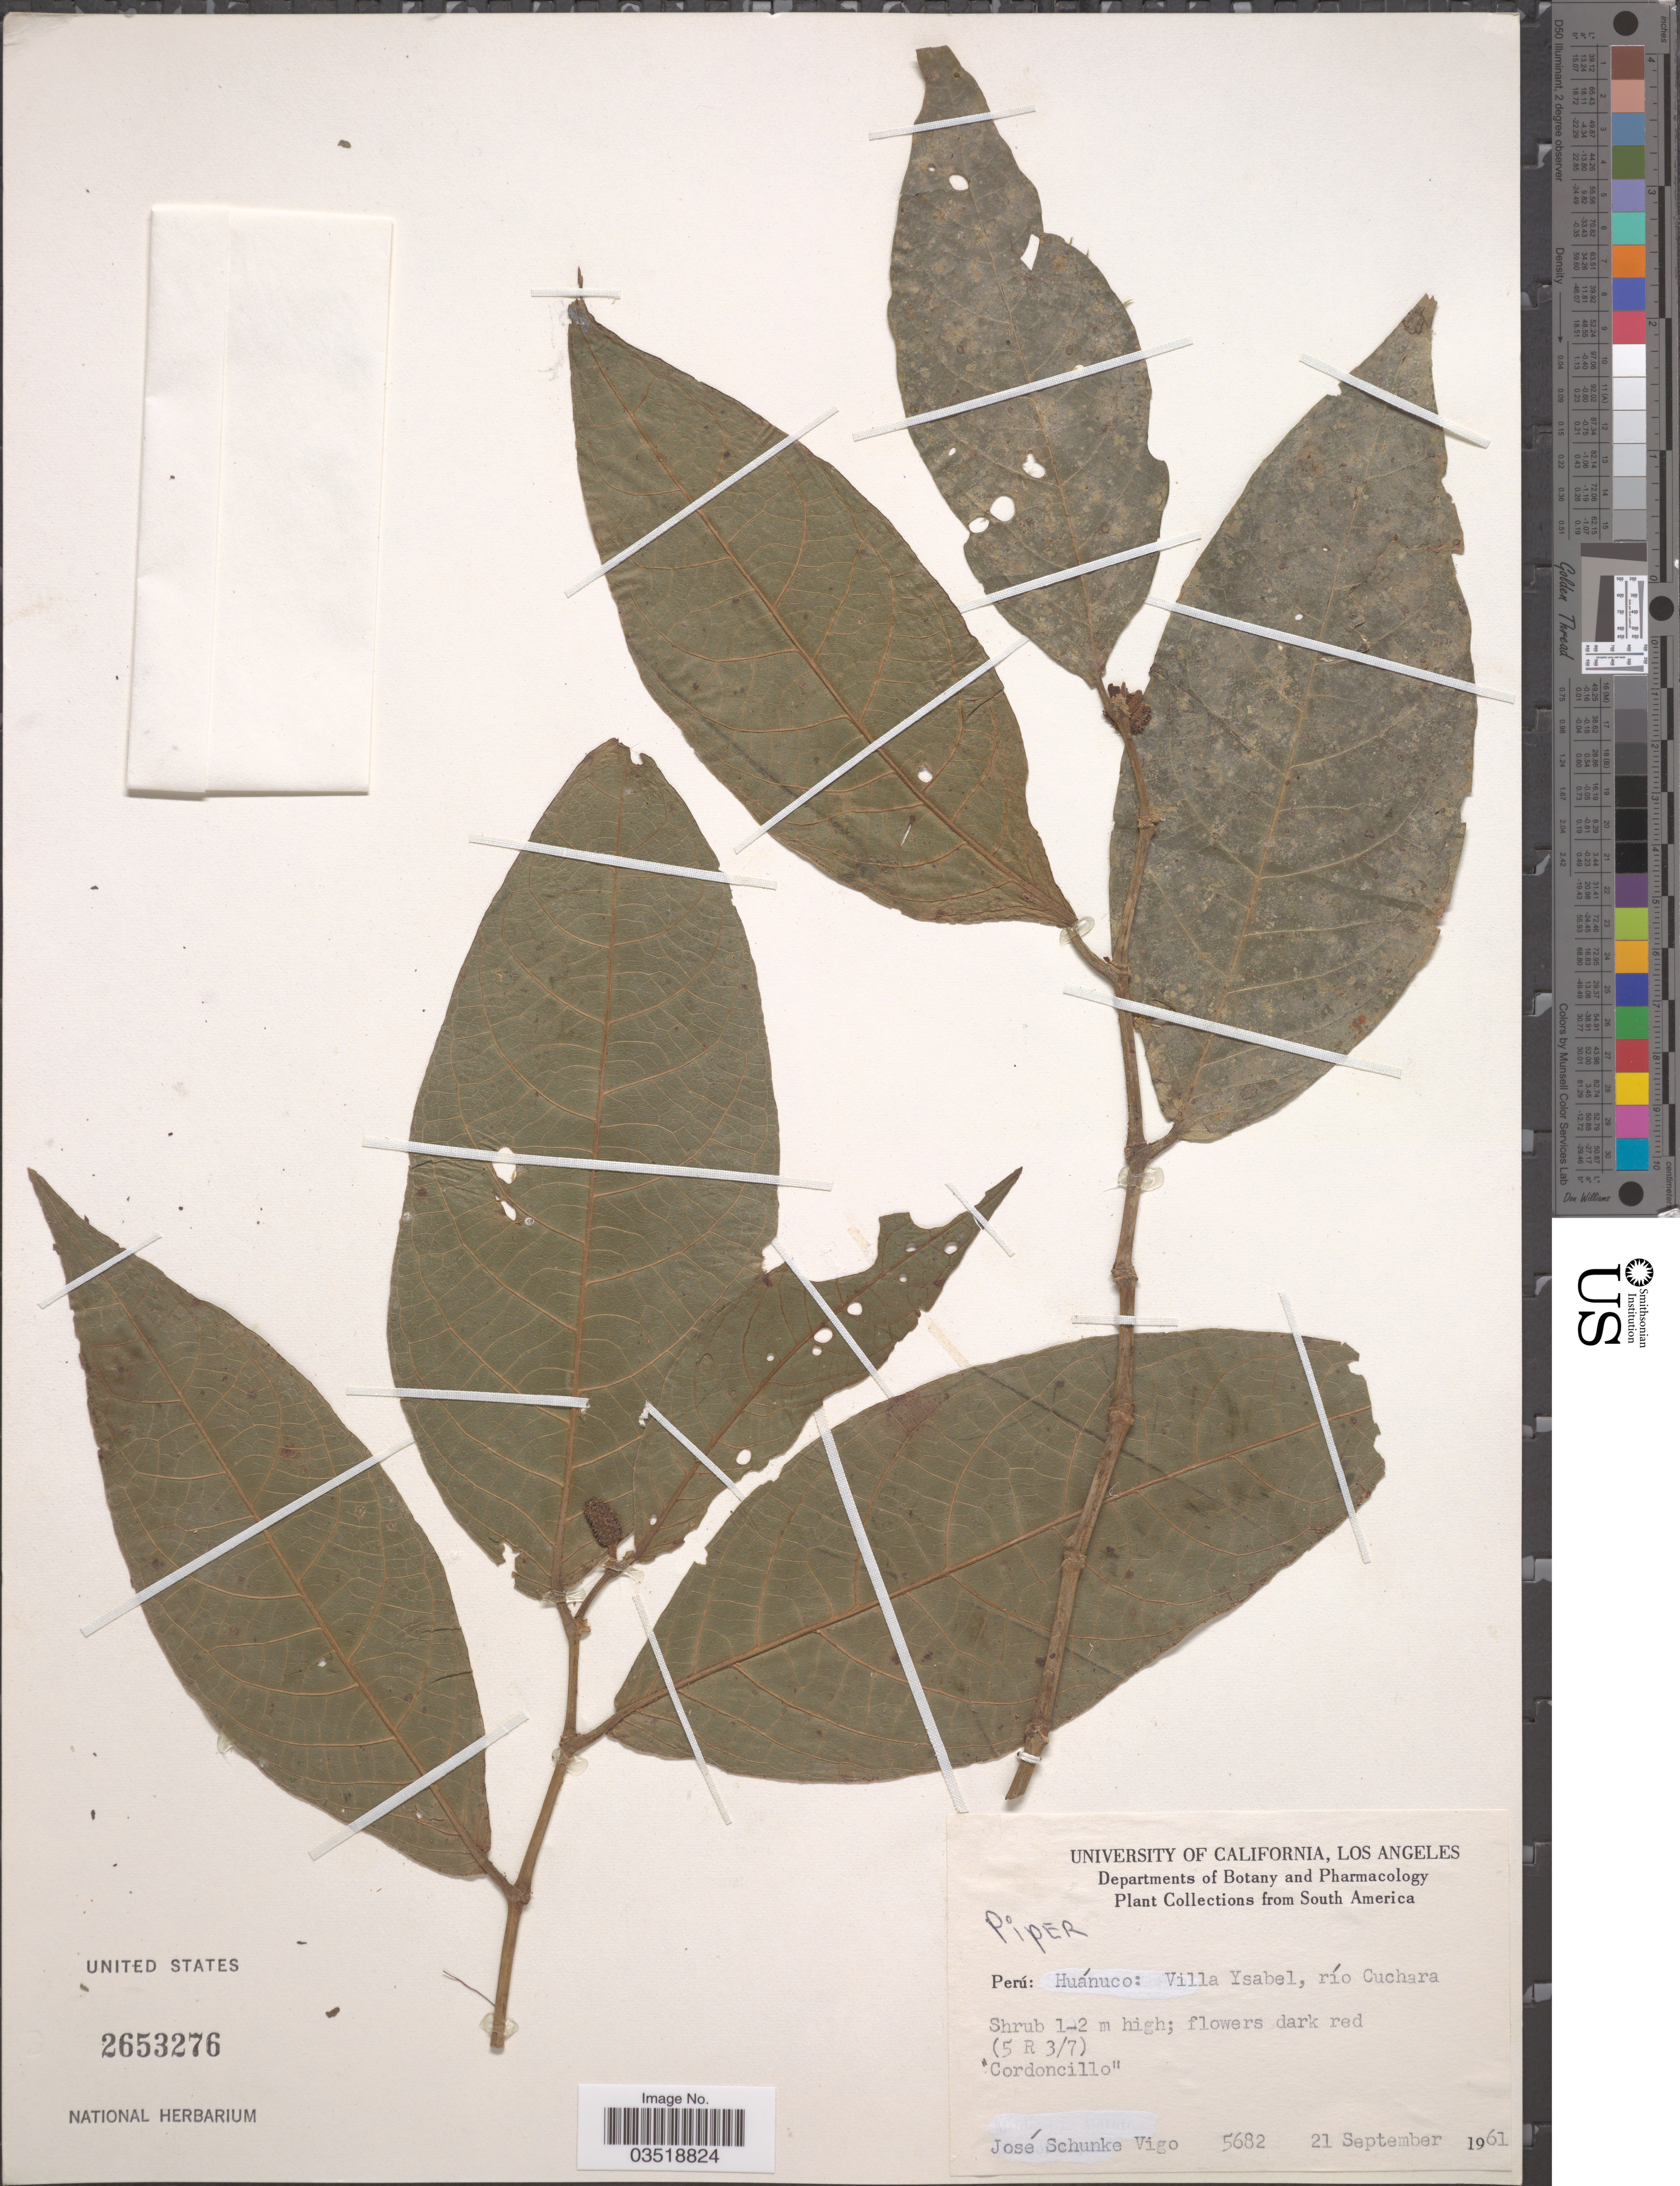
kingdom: Plantae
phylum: Tracheophyta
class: Magnoliopsida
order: Piperales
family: Piperaceae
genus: Piper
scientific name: Piper sp.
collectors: J. Schunke Vigo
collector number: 5682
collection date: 1961-09-21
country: Peru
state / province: Huánuco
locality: Villa Ysabel, río Cuchara.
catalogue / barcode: US 2653276